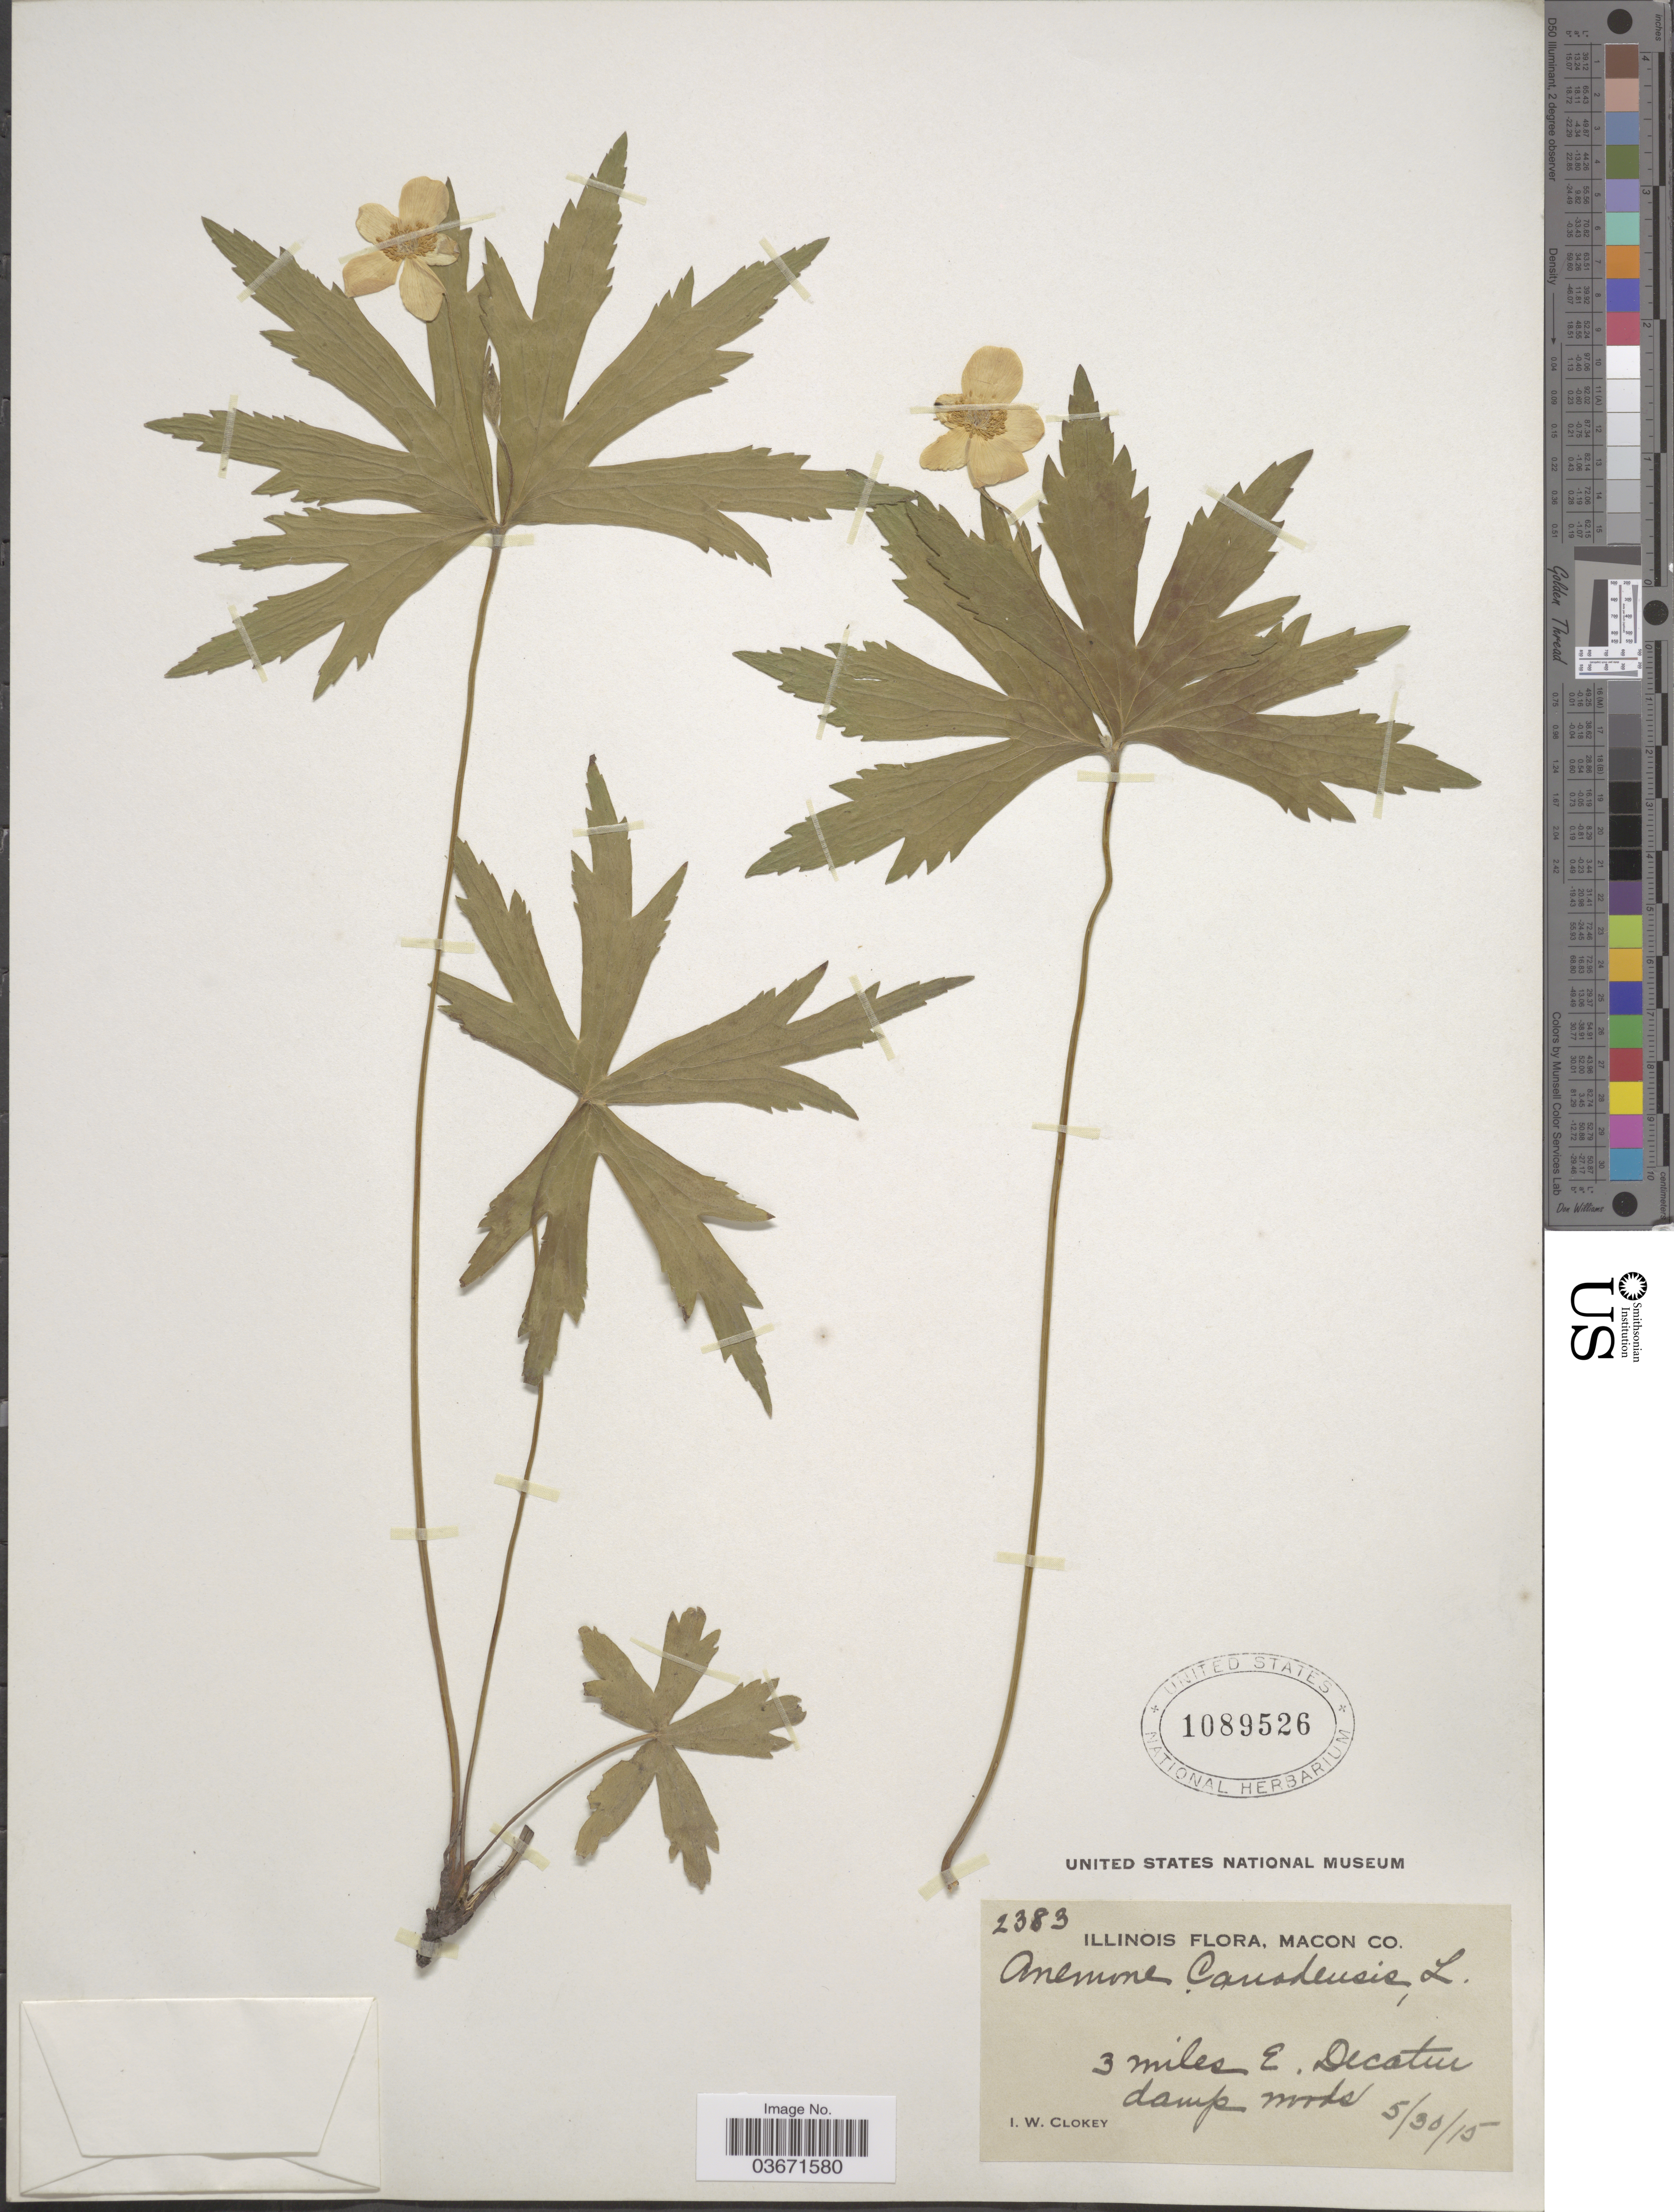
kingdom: Plantae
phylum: Tracheophyta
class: Magnoliopsida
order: Ranunculales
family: Ranunculaceae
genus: Anemone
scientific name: Anemone canadensis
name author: L.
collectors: I. W. Clokey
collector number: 2383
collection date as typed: Transcribed d/m/y: 30/5/15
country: United States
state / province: Illinois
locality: Macon Co. 3 miles E. Decatur.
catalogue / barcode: US 1089526